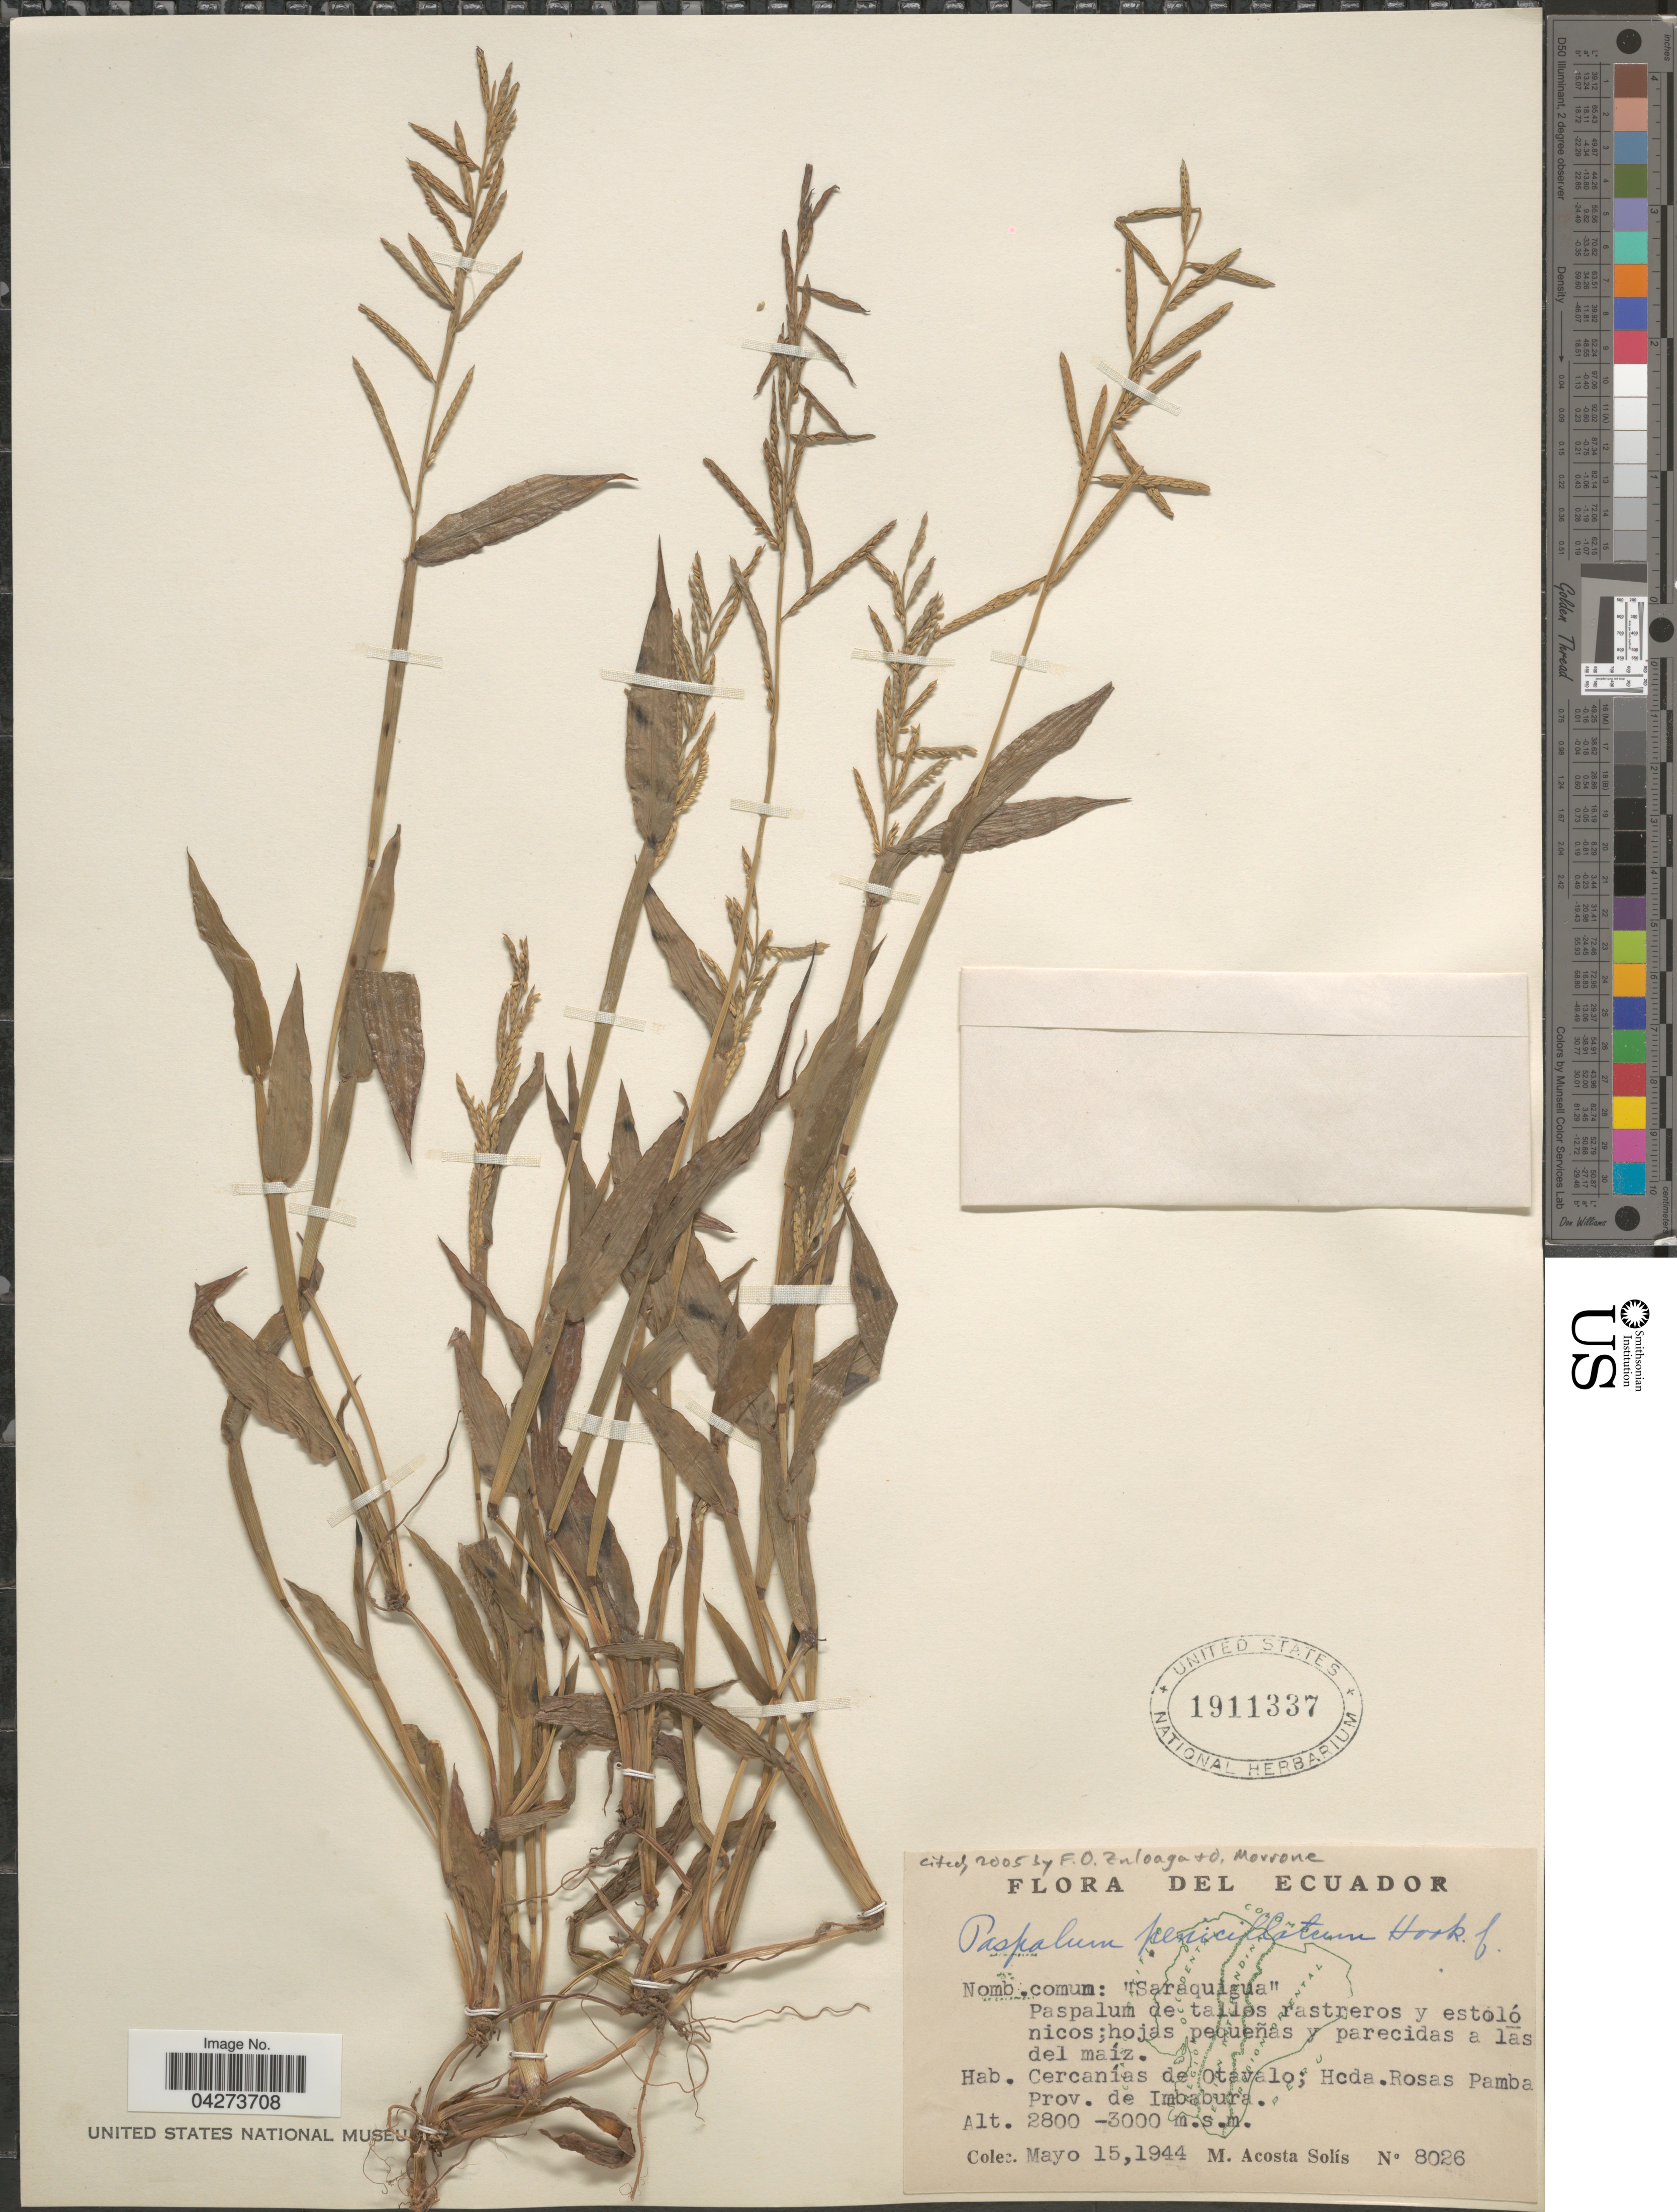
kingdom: Plantae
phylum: Tracheophyta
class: Liliopsida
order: Poales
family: Poaceae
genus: Paspalum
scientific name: Paspalum penicillatum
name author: Hook. f.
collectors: M. Acosta Solis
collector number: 8026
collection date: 1944-05-15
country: Ecuador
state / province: Imbabura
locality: Saraquigua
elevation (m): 2800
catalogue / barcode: US 1911337